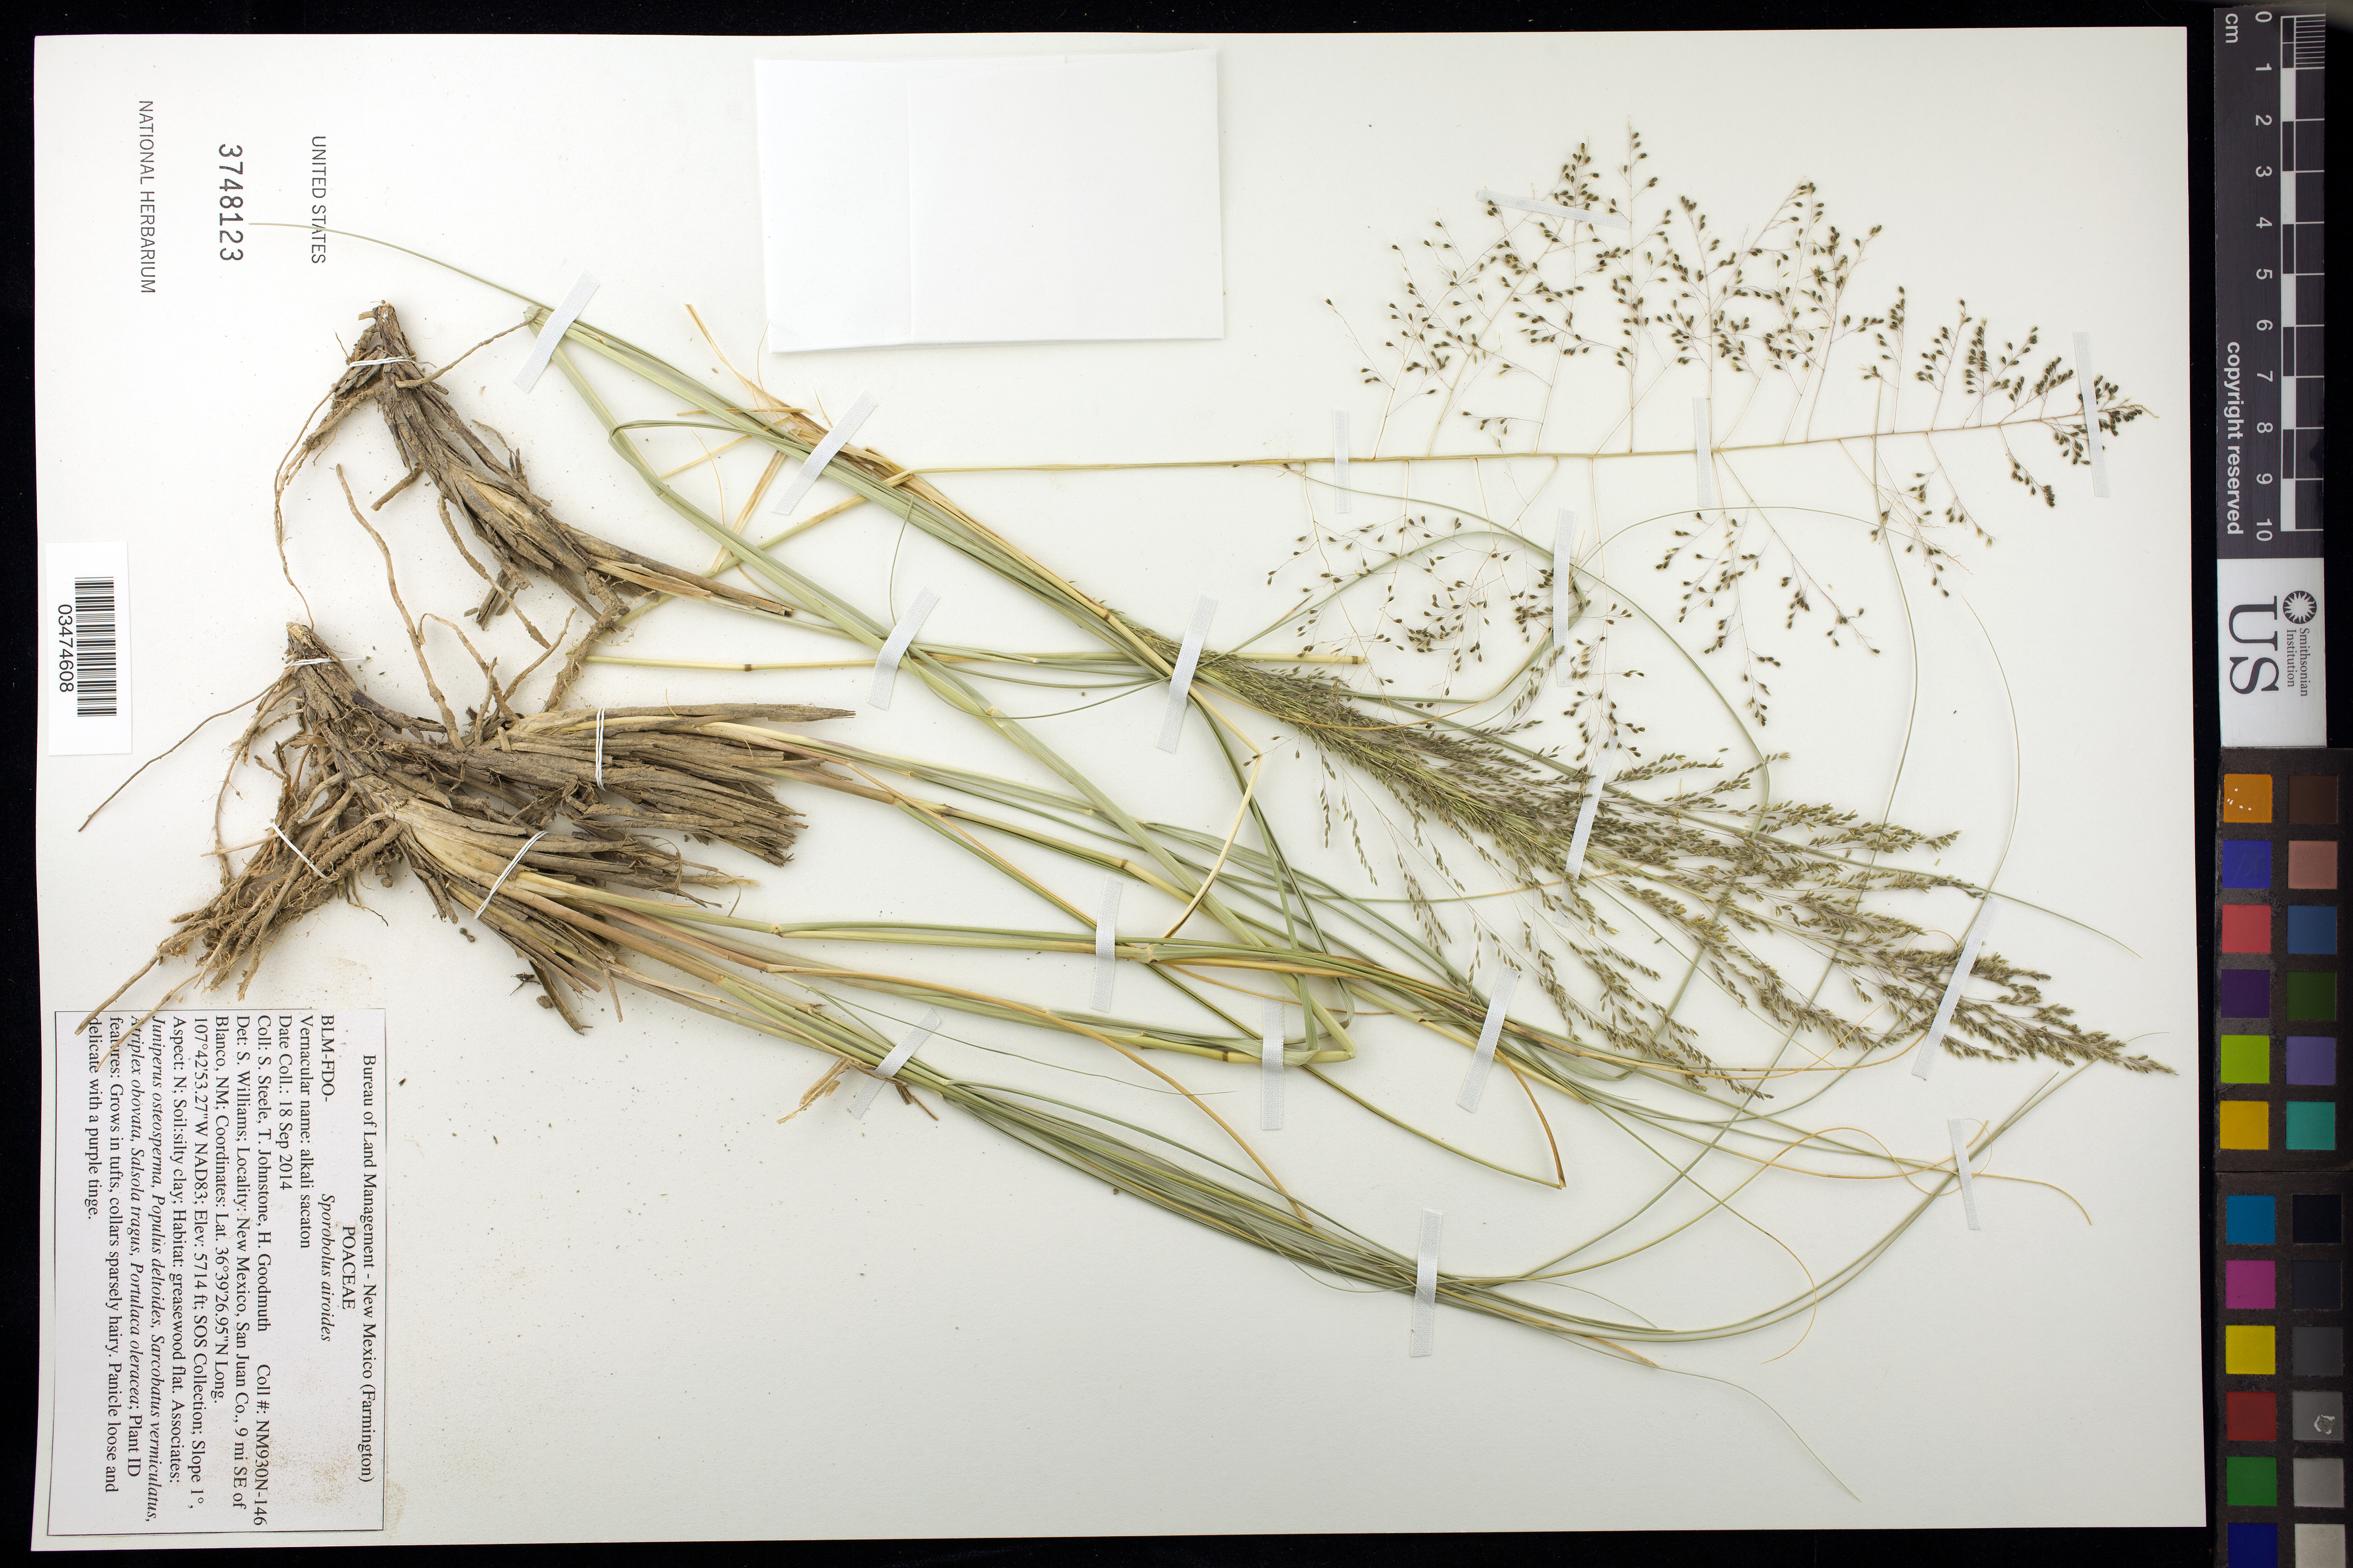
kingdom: Plantae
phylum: Tracheophyta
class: Liliopsida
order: Poales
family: Poaceae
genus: Sporobolus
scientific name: Sporobolus airoides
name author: (Torr.) Torr.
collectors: S. Steele, H. Goodmuth & T. Johnstone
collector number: NM930N-146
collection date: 2014-09-18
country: United States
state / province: New Mexico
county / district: San Juan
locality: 9 mi. SE of Blanco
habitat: Silty clay. Greasewood flat.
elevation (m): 1742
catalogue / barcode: US 3748123